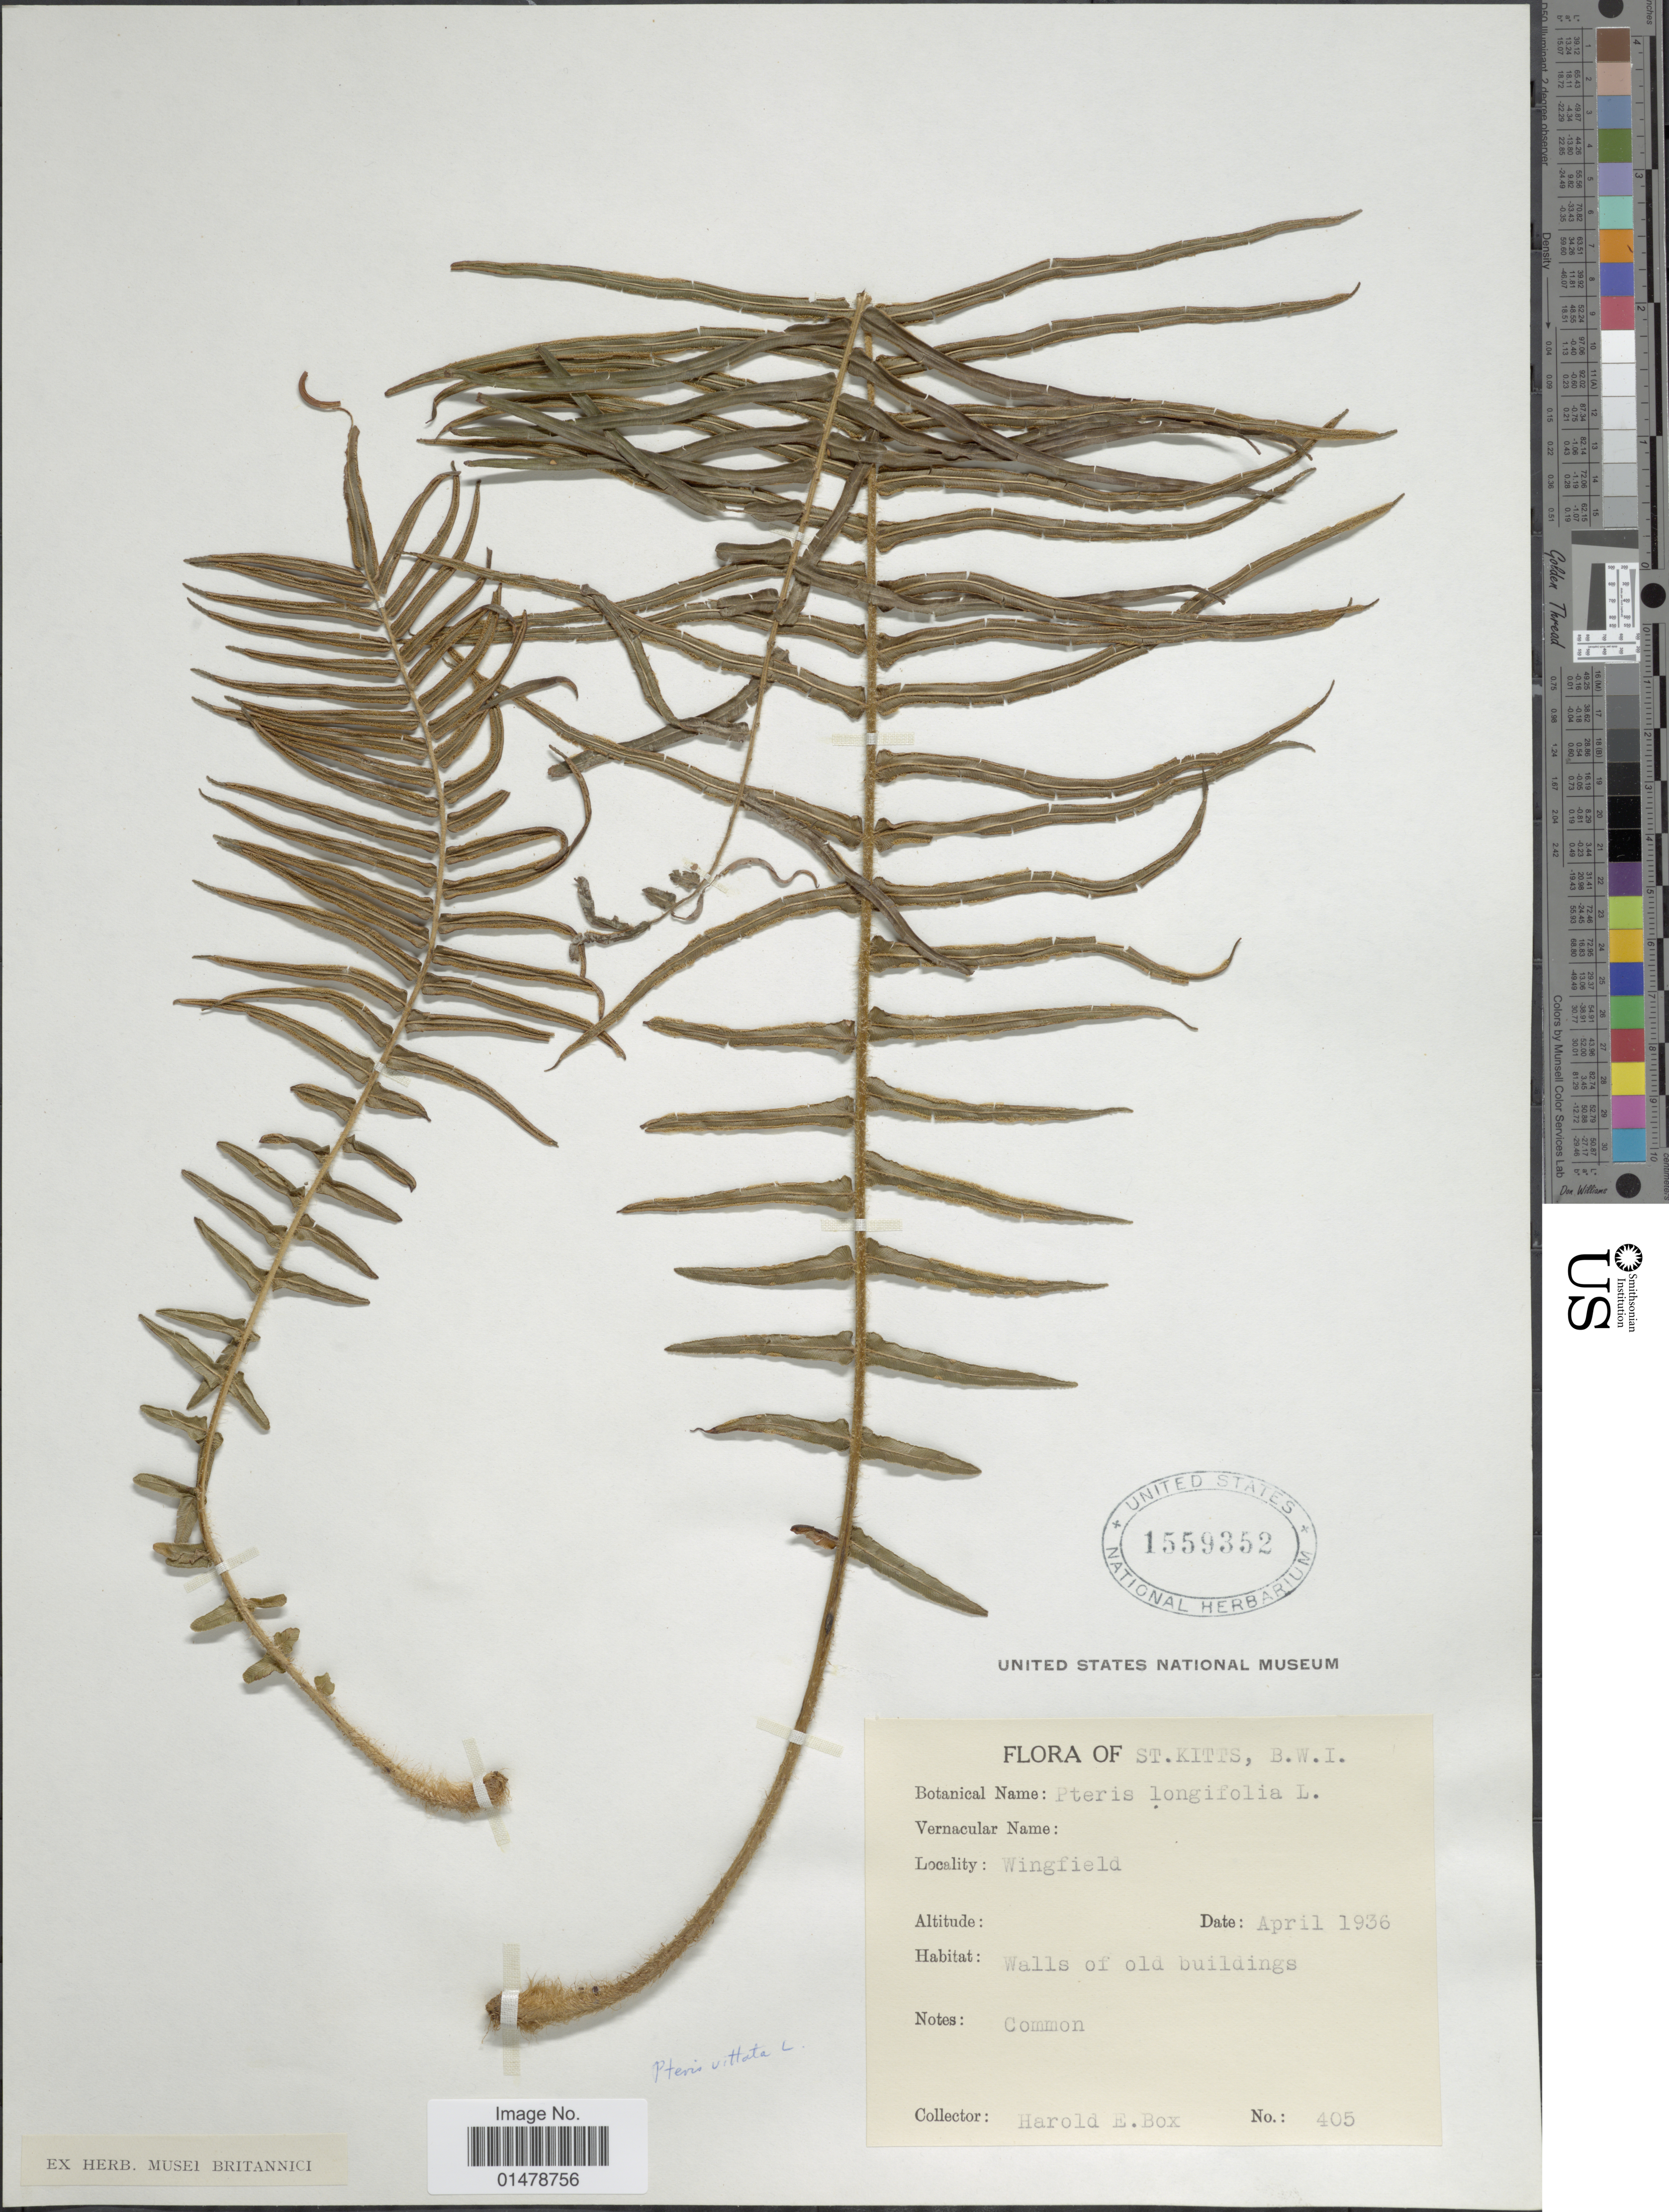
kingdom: Plantae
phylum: Tracheophyta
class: Polypodiopsida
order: Polypodiales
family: Pteridaceae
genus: Pteris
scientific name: Pteris longifolia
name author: L.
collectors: H. E. Box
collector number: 405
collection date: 1936-04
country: St. Christopher-Nevis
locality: St. Kitts, B.W.I. Wingfield. Walls of old buildings.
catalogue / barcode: US 1559352